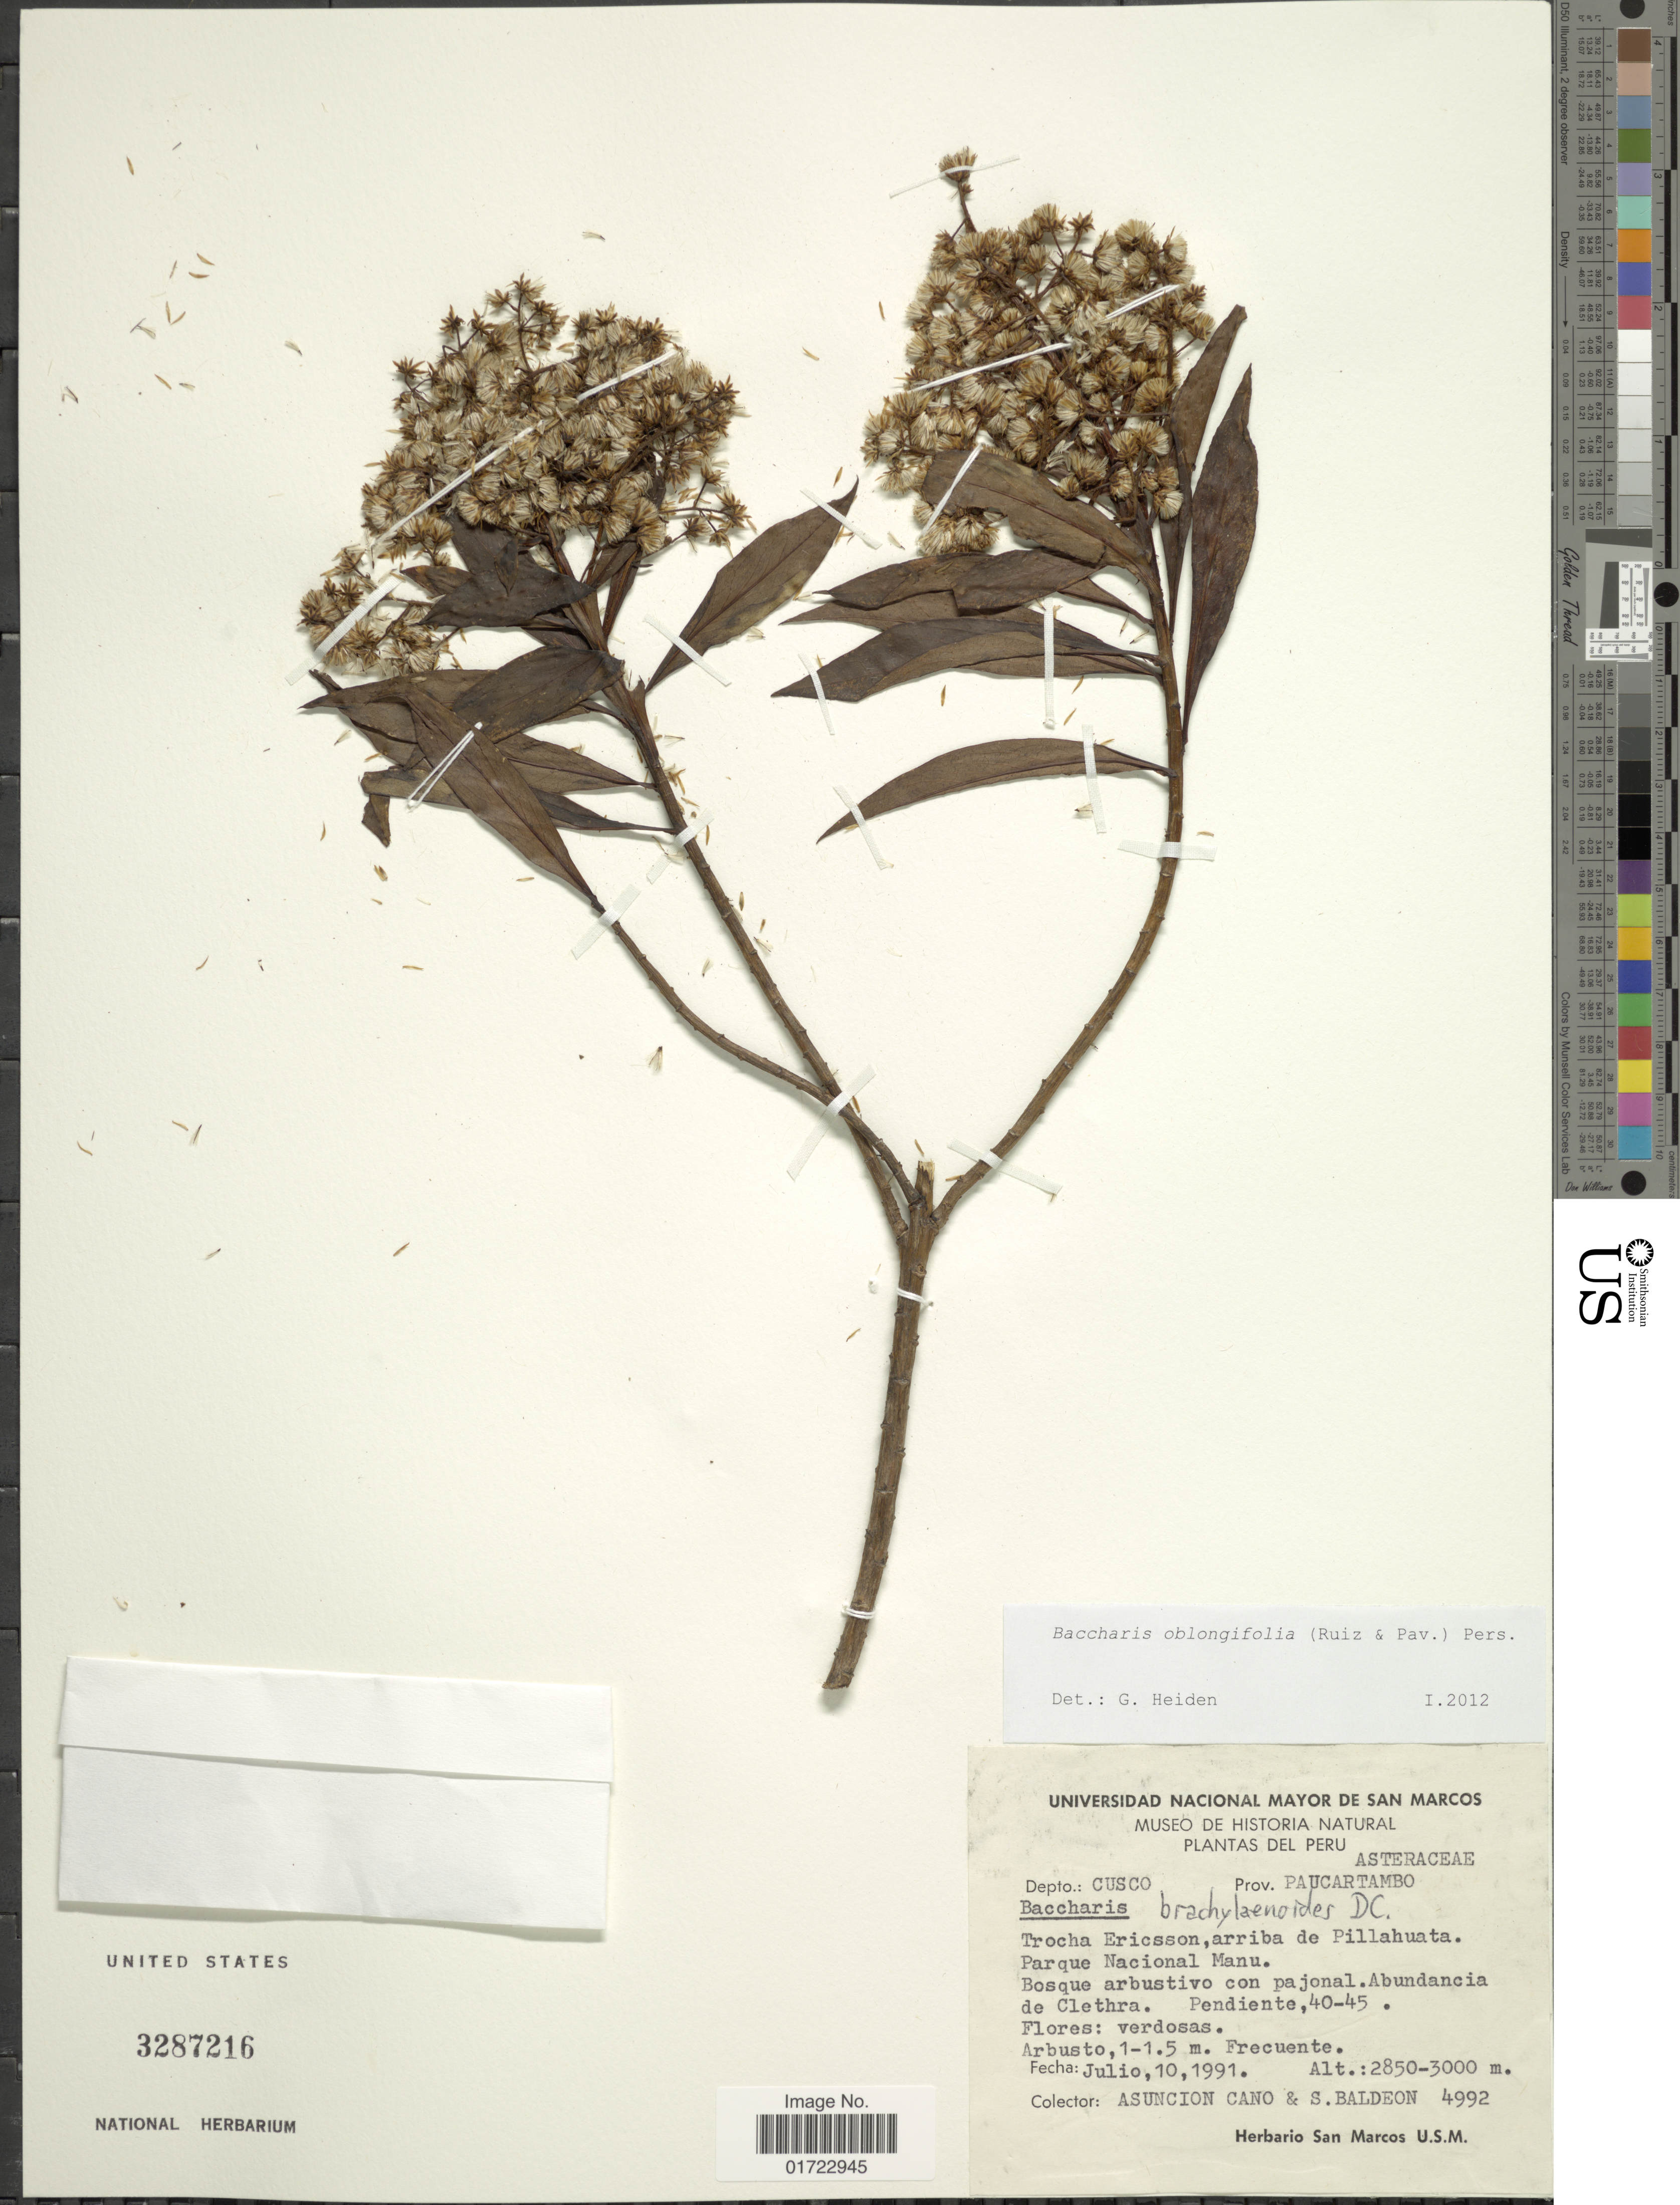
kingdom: Plantae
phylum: Tracheophyta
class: Magnoliopsida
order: Asterales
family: Asteraceae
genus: Baccharis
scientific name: Baccharis oblongifolia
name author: (Ruiz & Pav.) Pers.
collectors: A. Cano & S. Baldeon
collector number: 4992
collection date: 1991-07-10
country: Peru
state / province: Cusco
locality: Prov. Paucartambo. Trocha Ericsson, arriba de Pillahuata. Parque Nacional Manu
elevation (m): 2850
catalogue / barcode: US 3287216